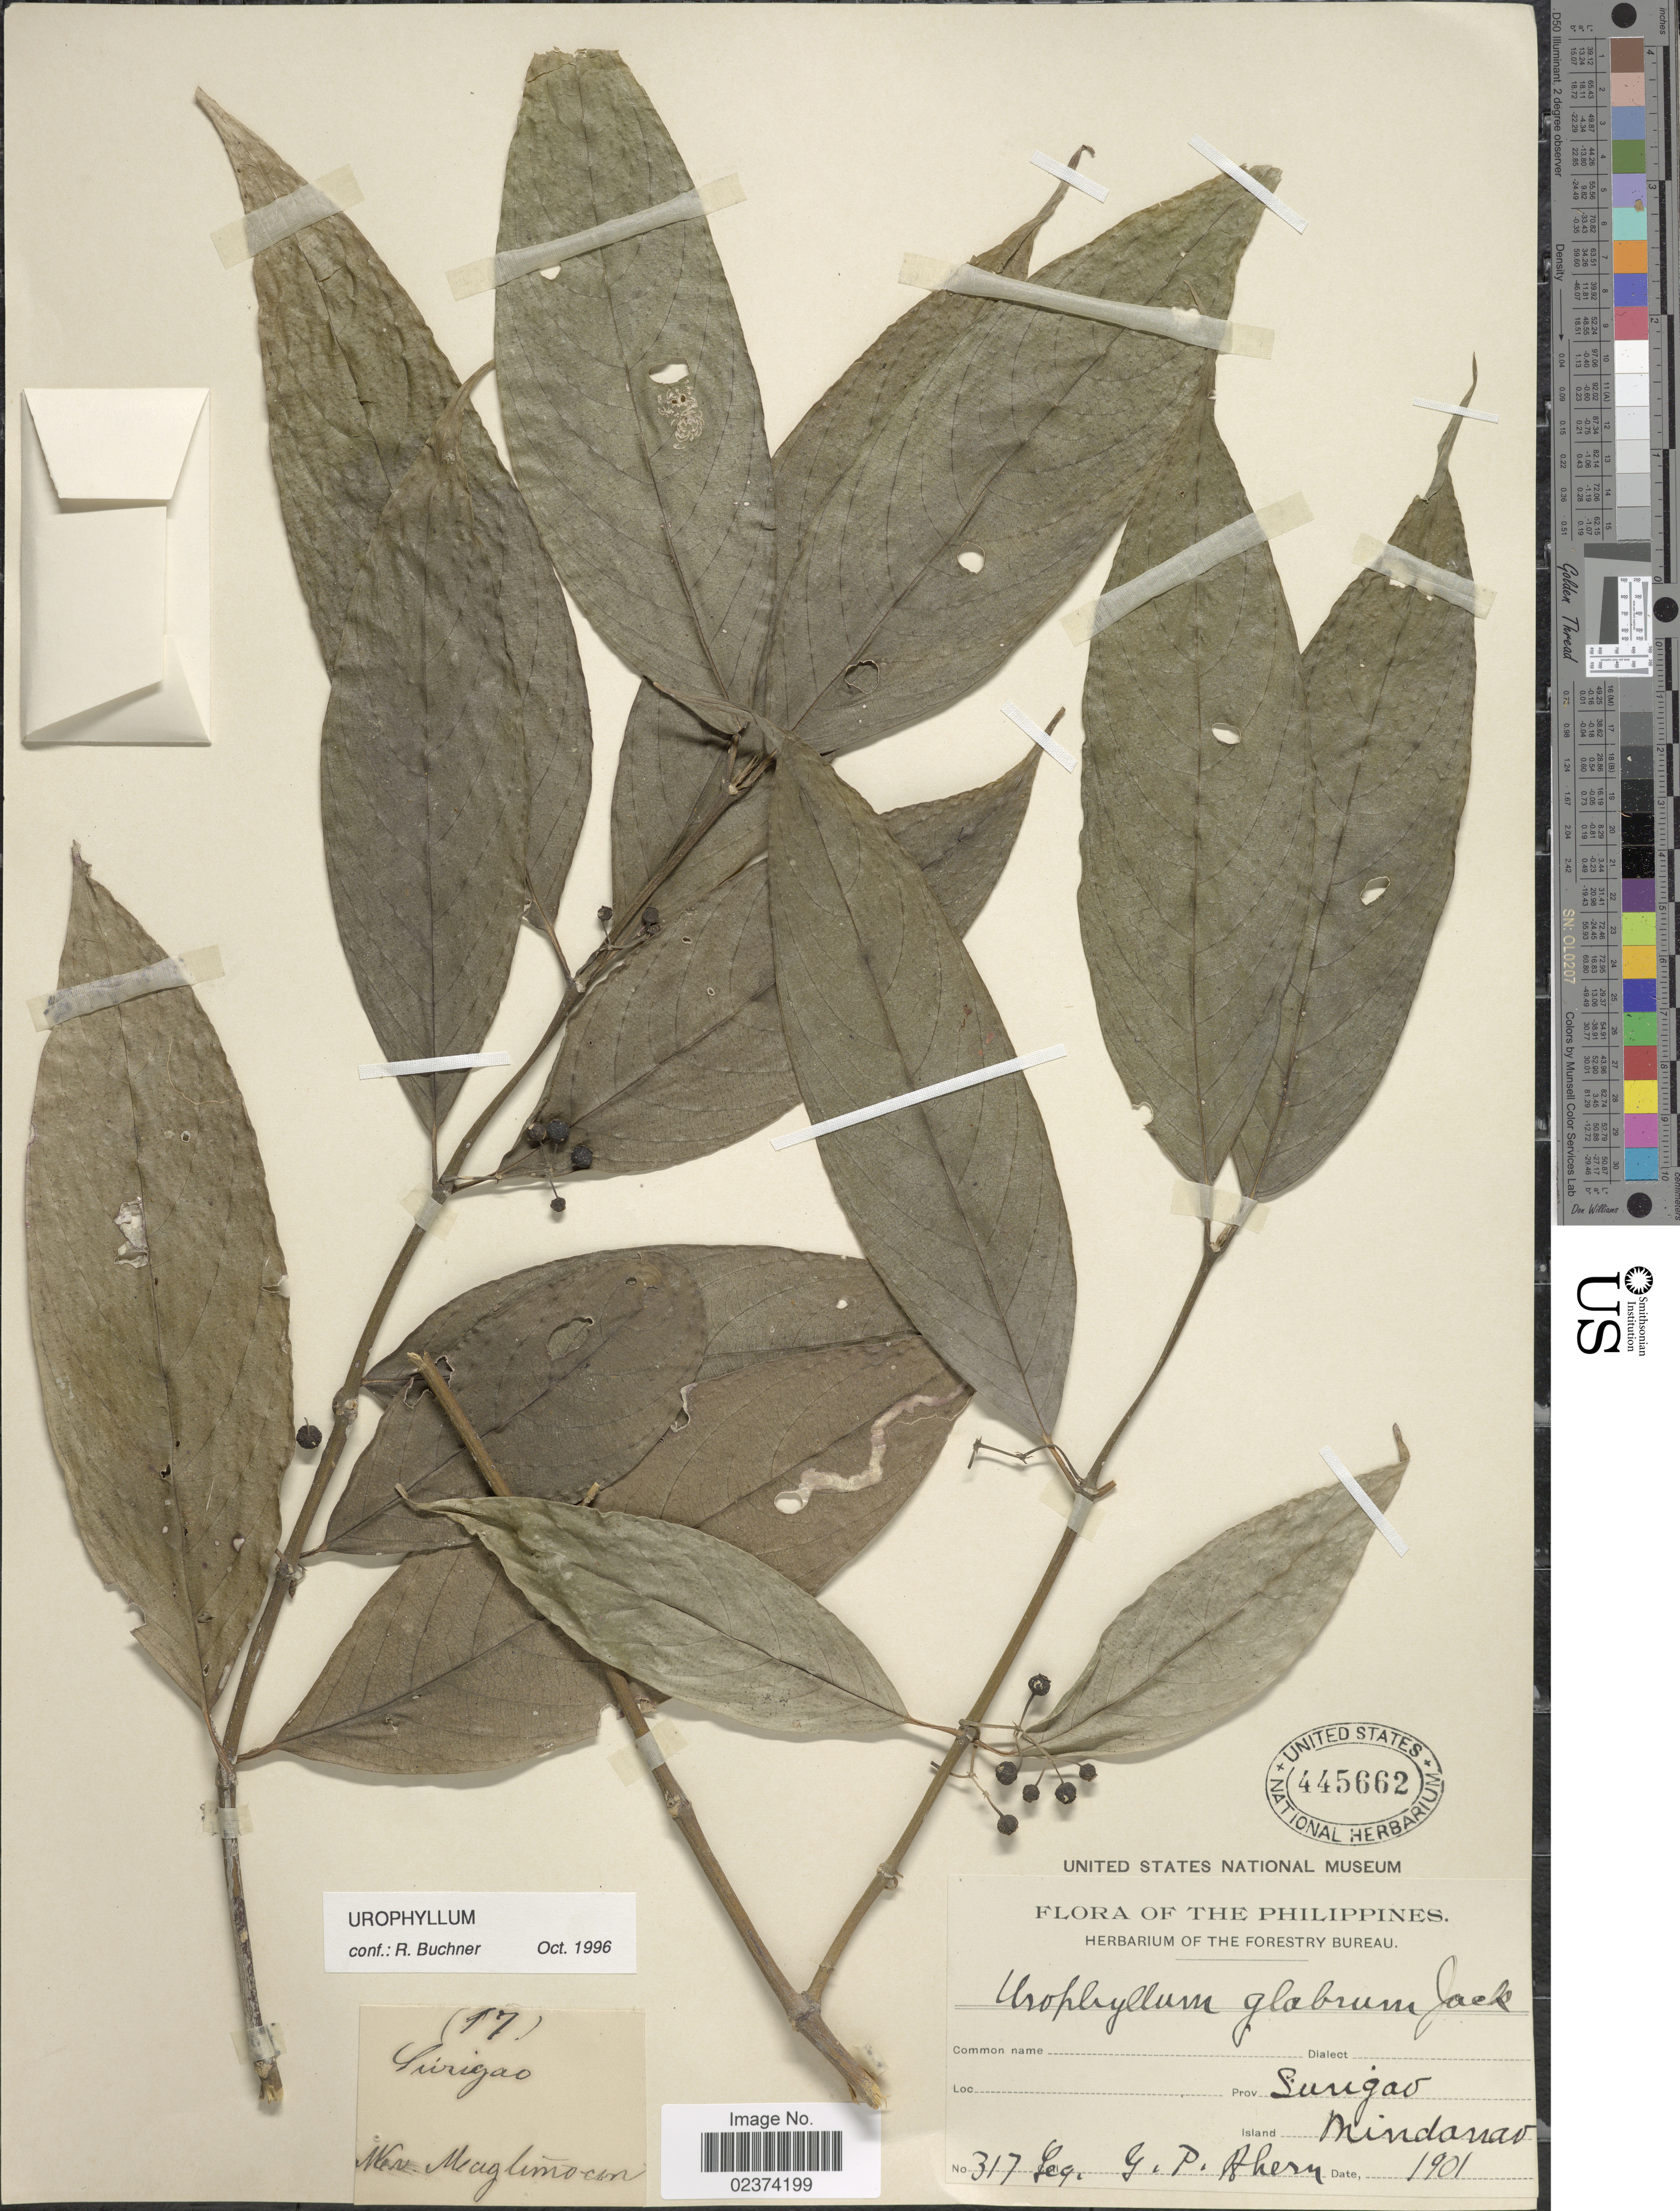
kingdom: Plantae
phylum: Tracheophyta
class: Magnoliopsida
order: Gentianales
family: Rubiaceae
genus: Urophyllum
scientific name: Urophyllum sp.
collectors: G. Ahern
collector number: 317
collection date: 1901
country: Philippines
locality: Prov. Surigao. Island Mindanao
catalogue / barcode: US 445662